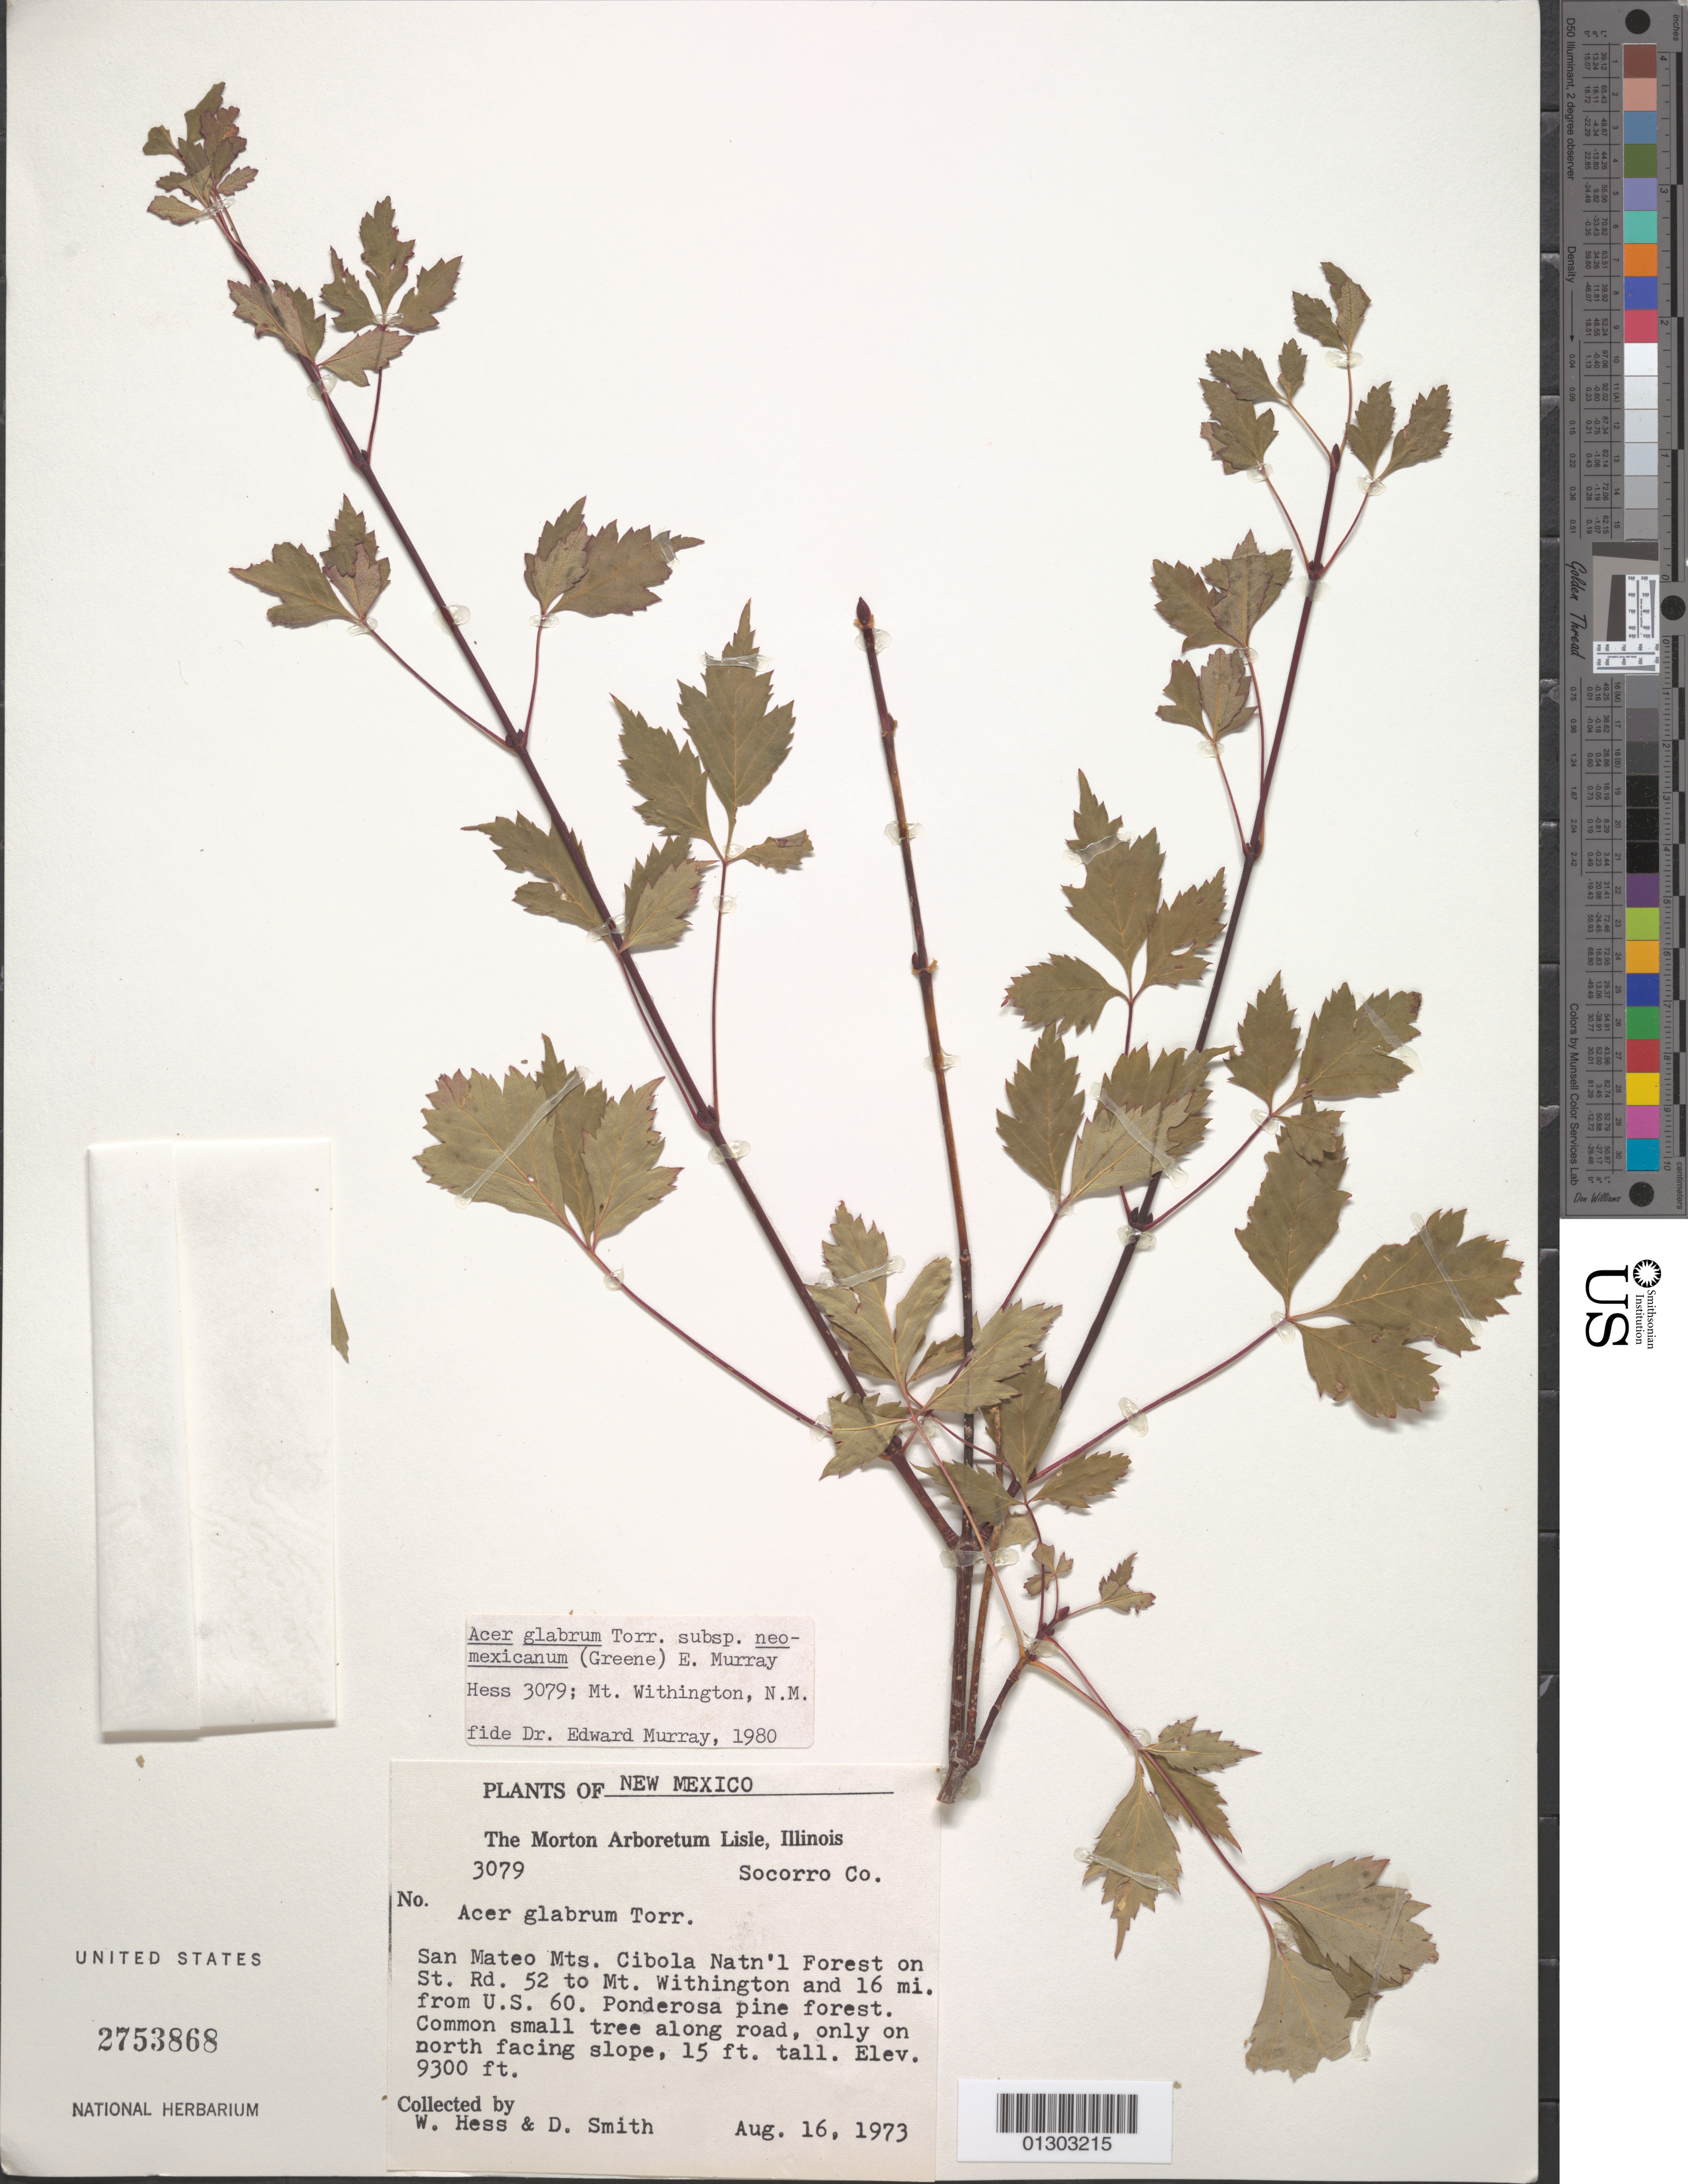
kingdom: Plantae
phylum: Tracheophyta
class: Magnoliopsida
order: Sapindales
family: Sapindaceae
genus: Acer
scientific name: Acer glabrum subsp. neomexicanum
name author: (Greene) A.E. Murray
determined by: Murray, Edward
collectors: W. Hess & D. Smith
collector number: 3079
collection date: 1973-08-16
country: United States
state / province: New Mexico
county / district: Socorro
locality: San Mateo Mts., Cibola Nat'l Forest on St. Rd. 52 to Mt. Withington and 16 mi. from US 60.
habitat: Ponderosa pine forest, along road, only on N-facing slope.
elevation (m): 2835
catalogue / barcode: US 2753868